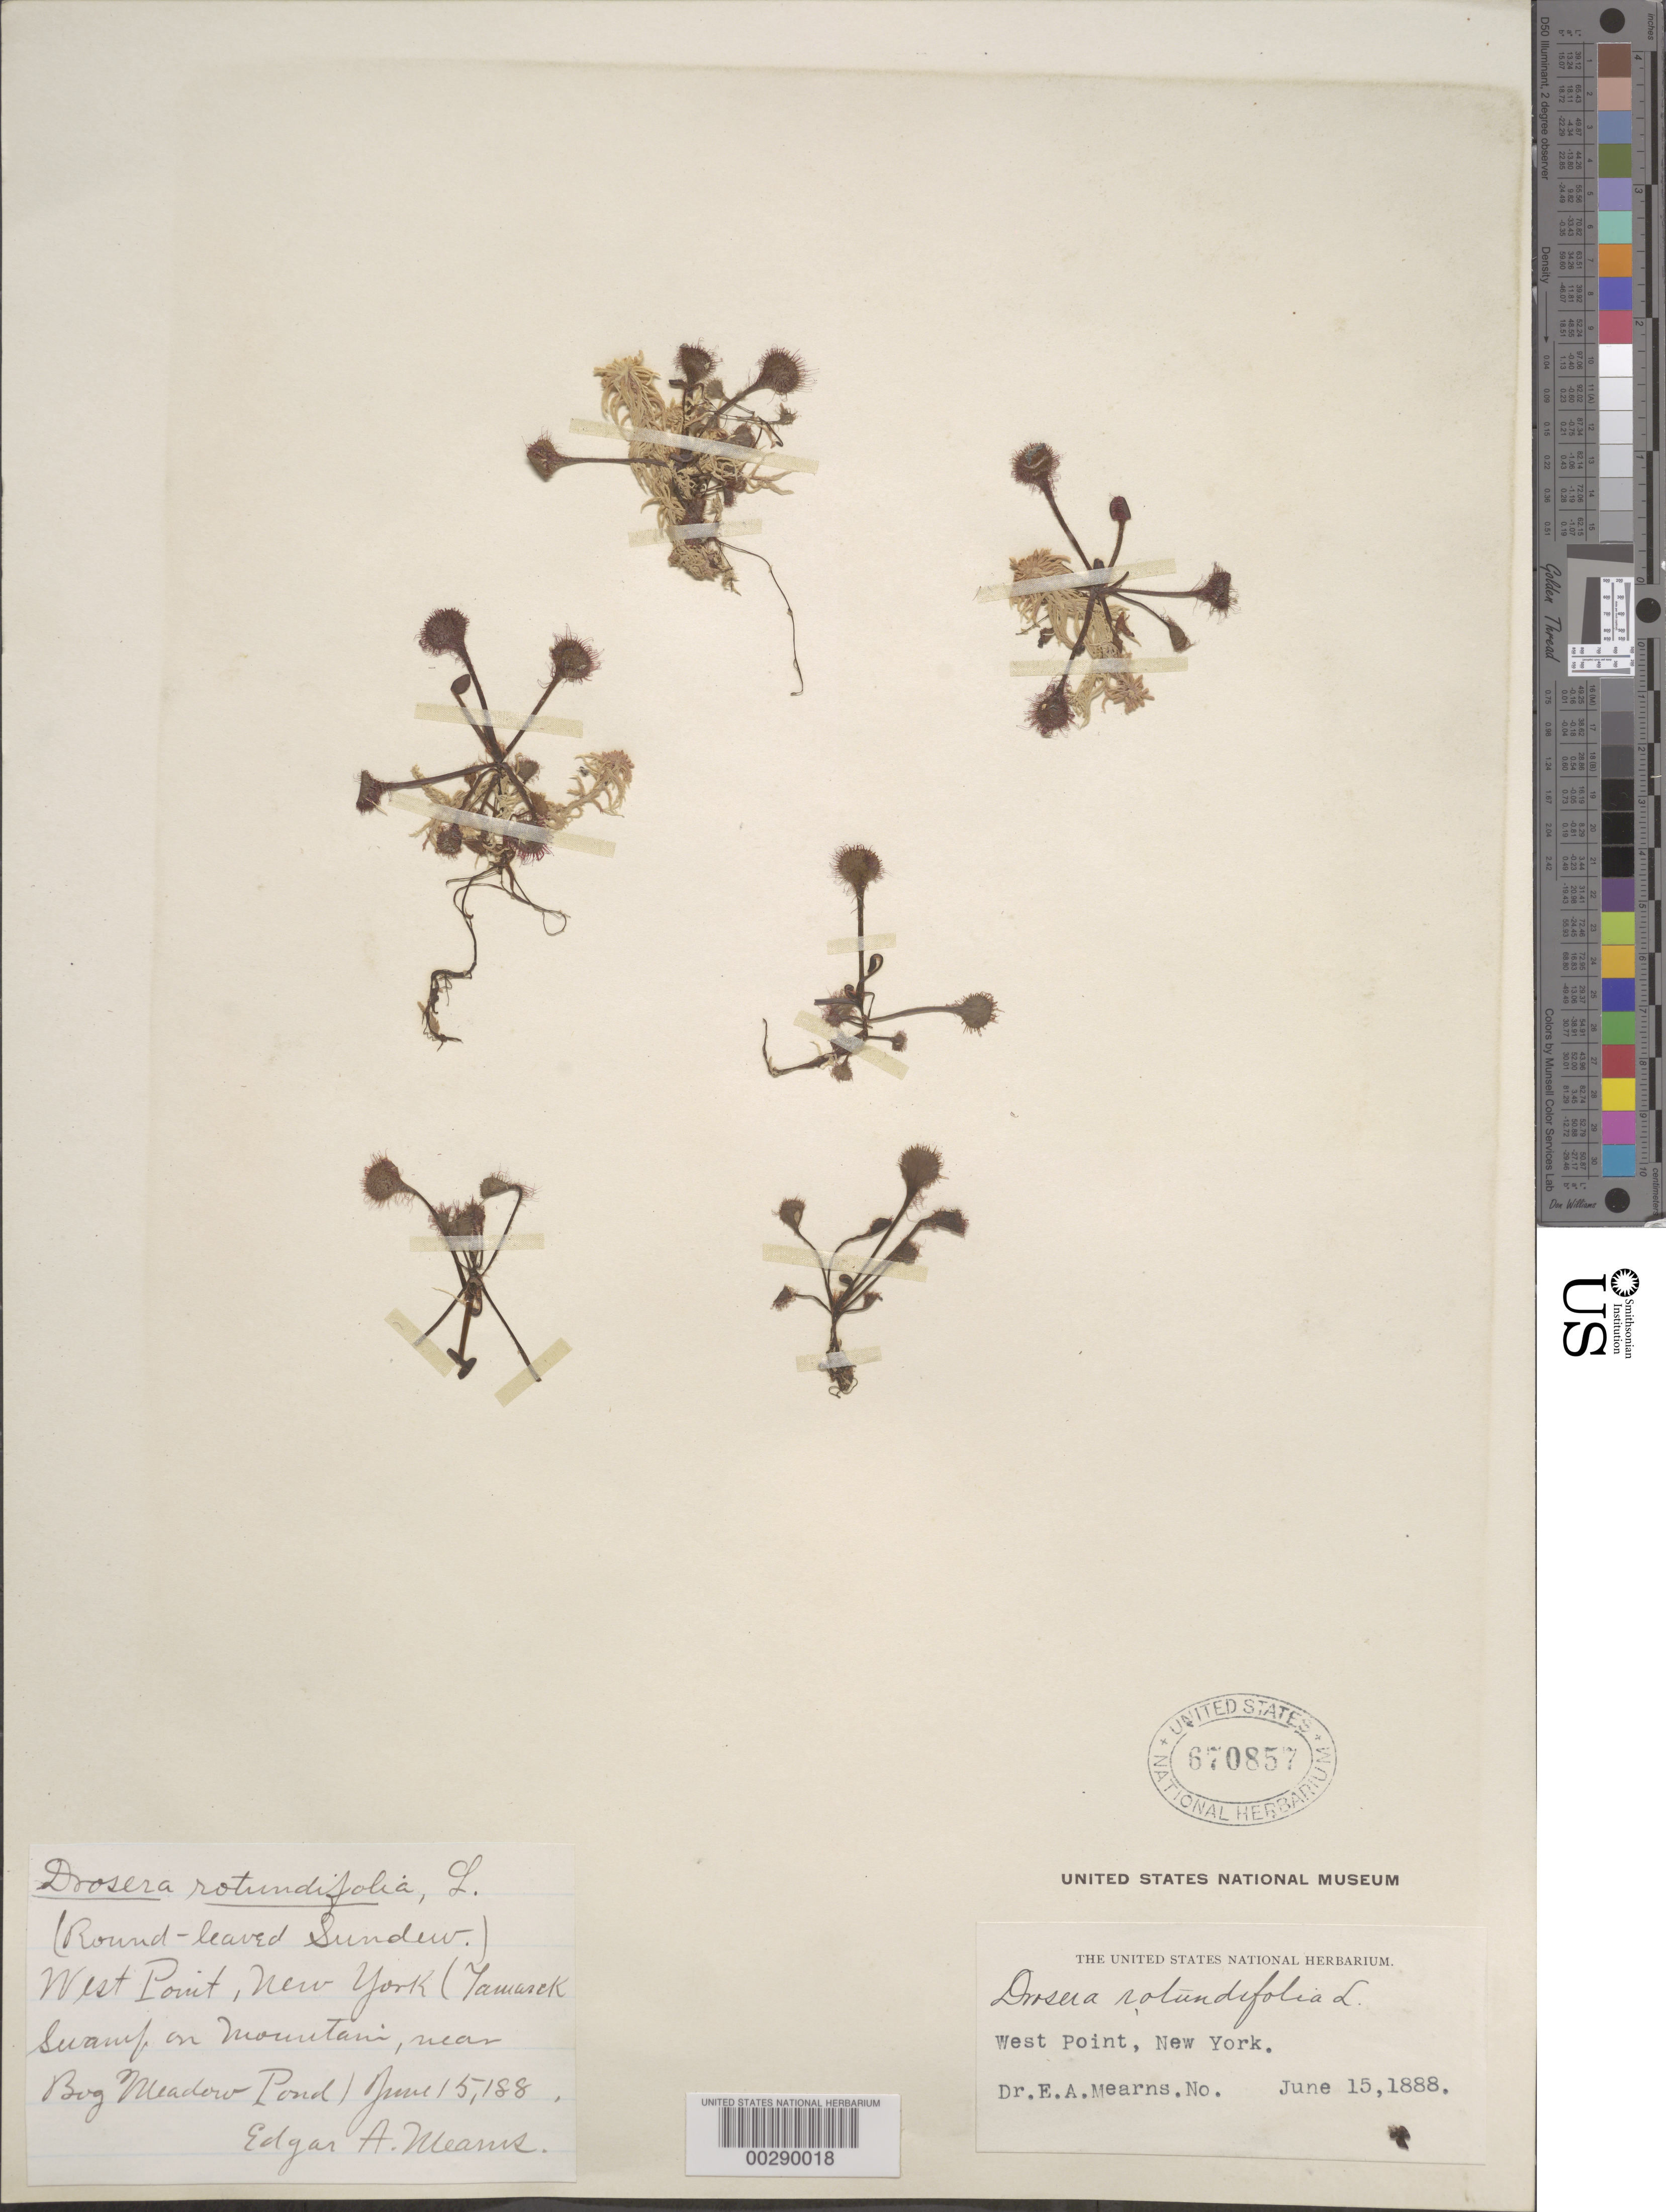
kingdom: Plantae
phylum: Tracheophyta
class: Magnoliopsida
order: Caryophyllales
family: Droseraceae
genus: Drosera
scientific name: Drosera rotundifolia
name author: L.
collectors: E. A. Mearns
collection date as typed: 15 Jun 1888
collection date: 1888-06-15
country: United States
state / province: New York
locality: West point, near big meadow pond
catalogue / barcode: US 670857